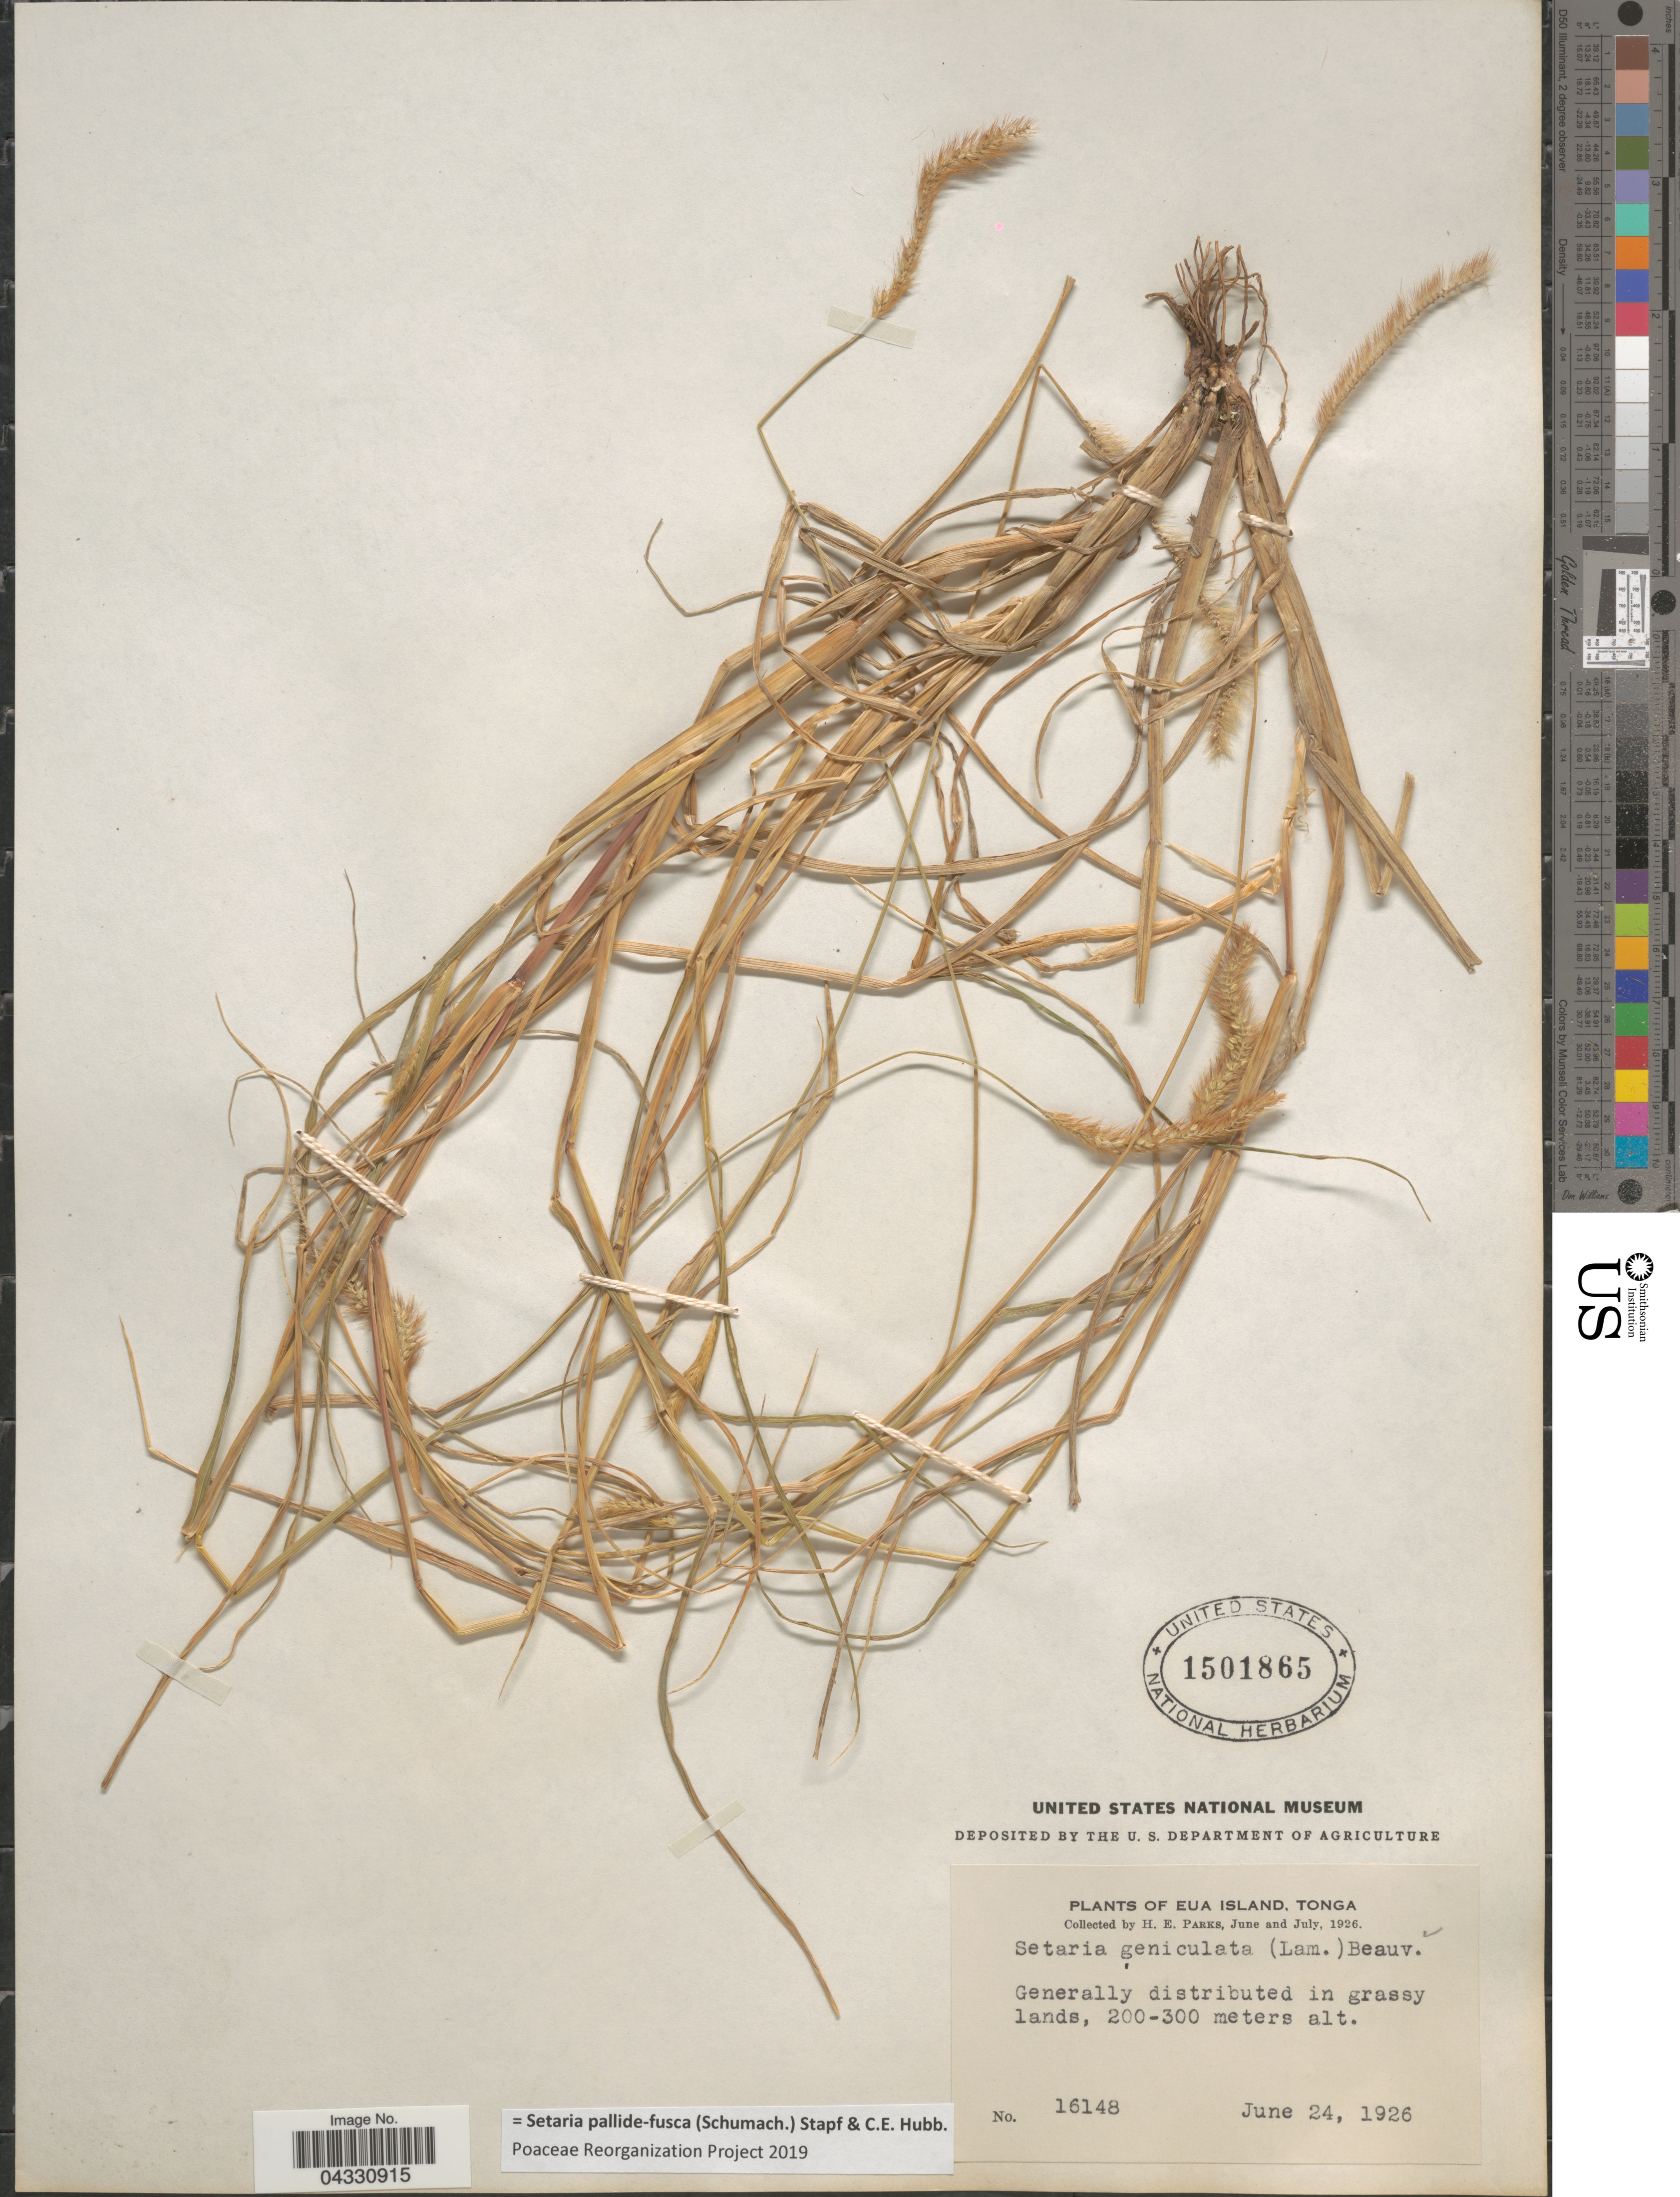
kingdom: Plantae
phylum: Tracheophyta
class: Liliopsida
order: Poales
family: Poaceae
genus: Setaria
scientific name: Setaria pallide-fusca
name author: (Schumach.) Stapf & C.E. Hubb.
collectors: H. E. Parks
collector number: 16148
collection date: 1926-06-24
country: Tonga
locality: Eua Island.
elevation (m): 200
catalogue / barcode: US 1501865